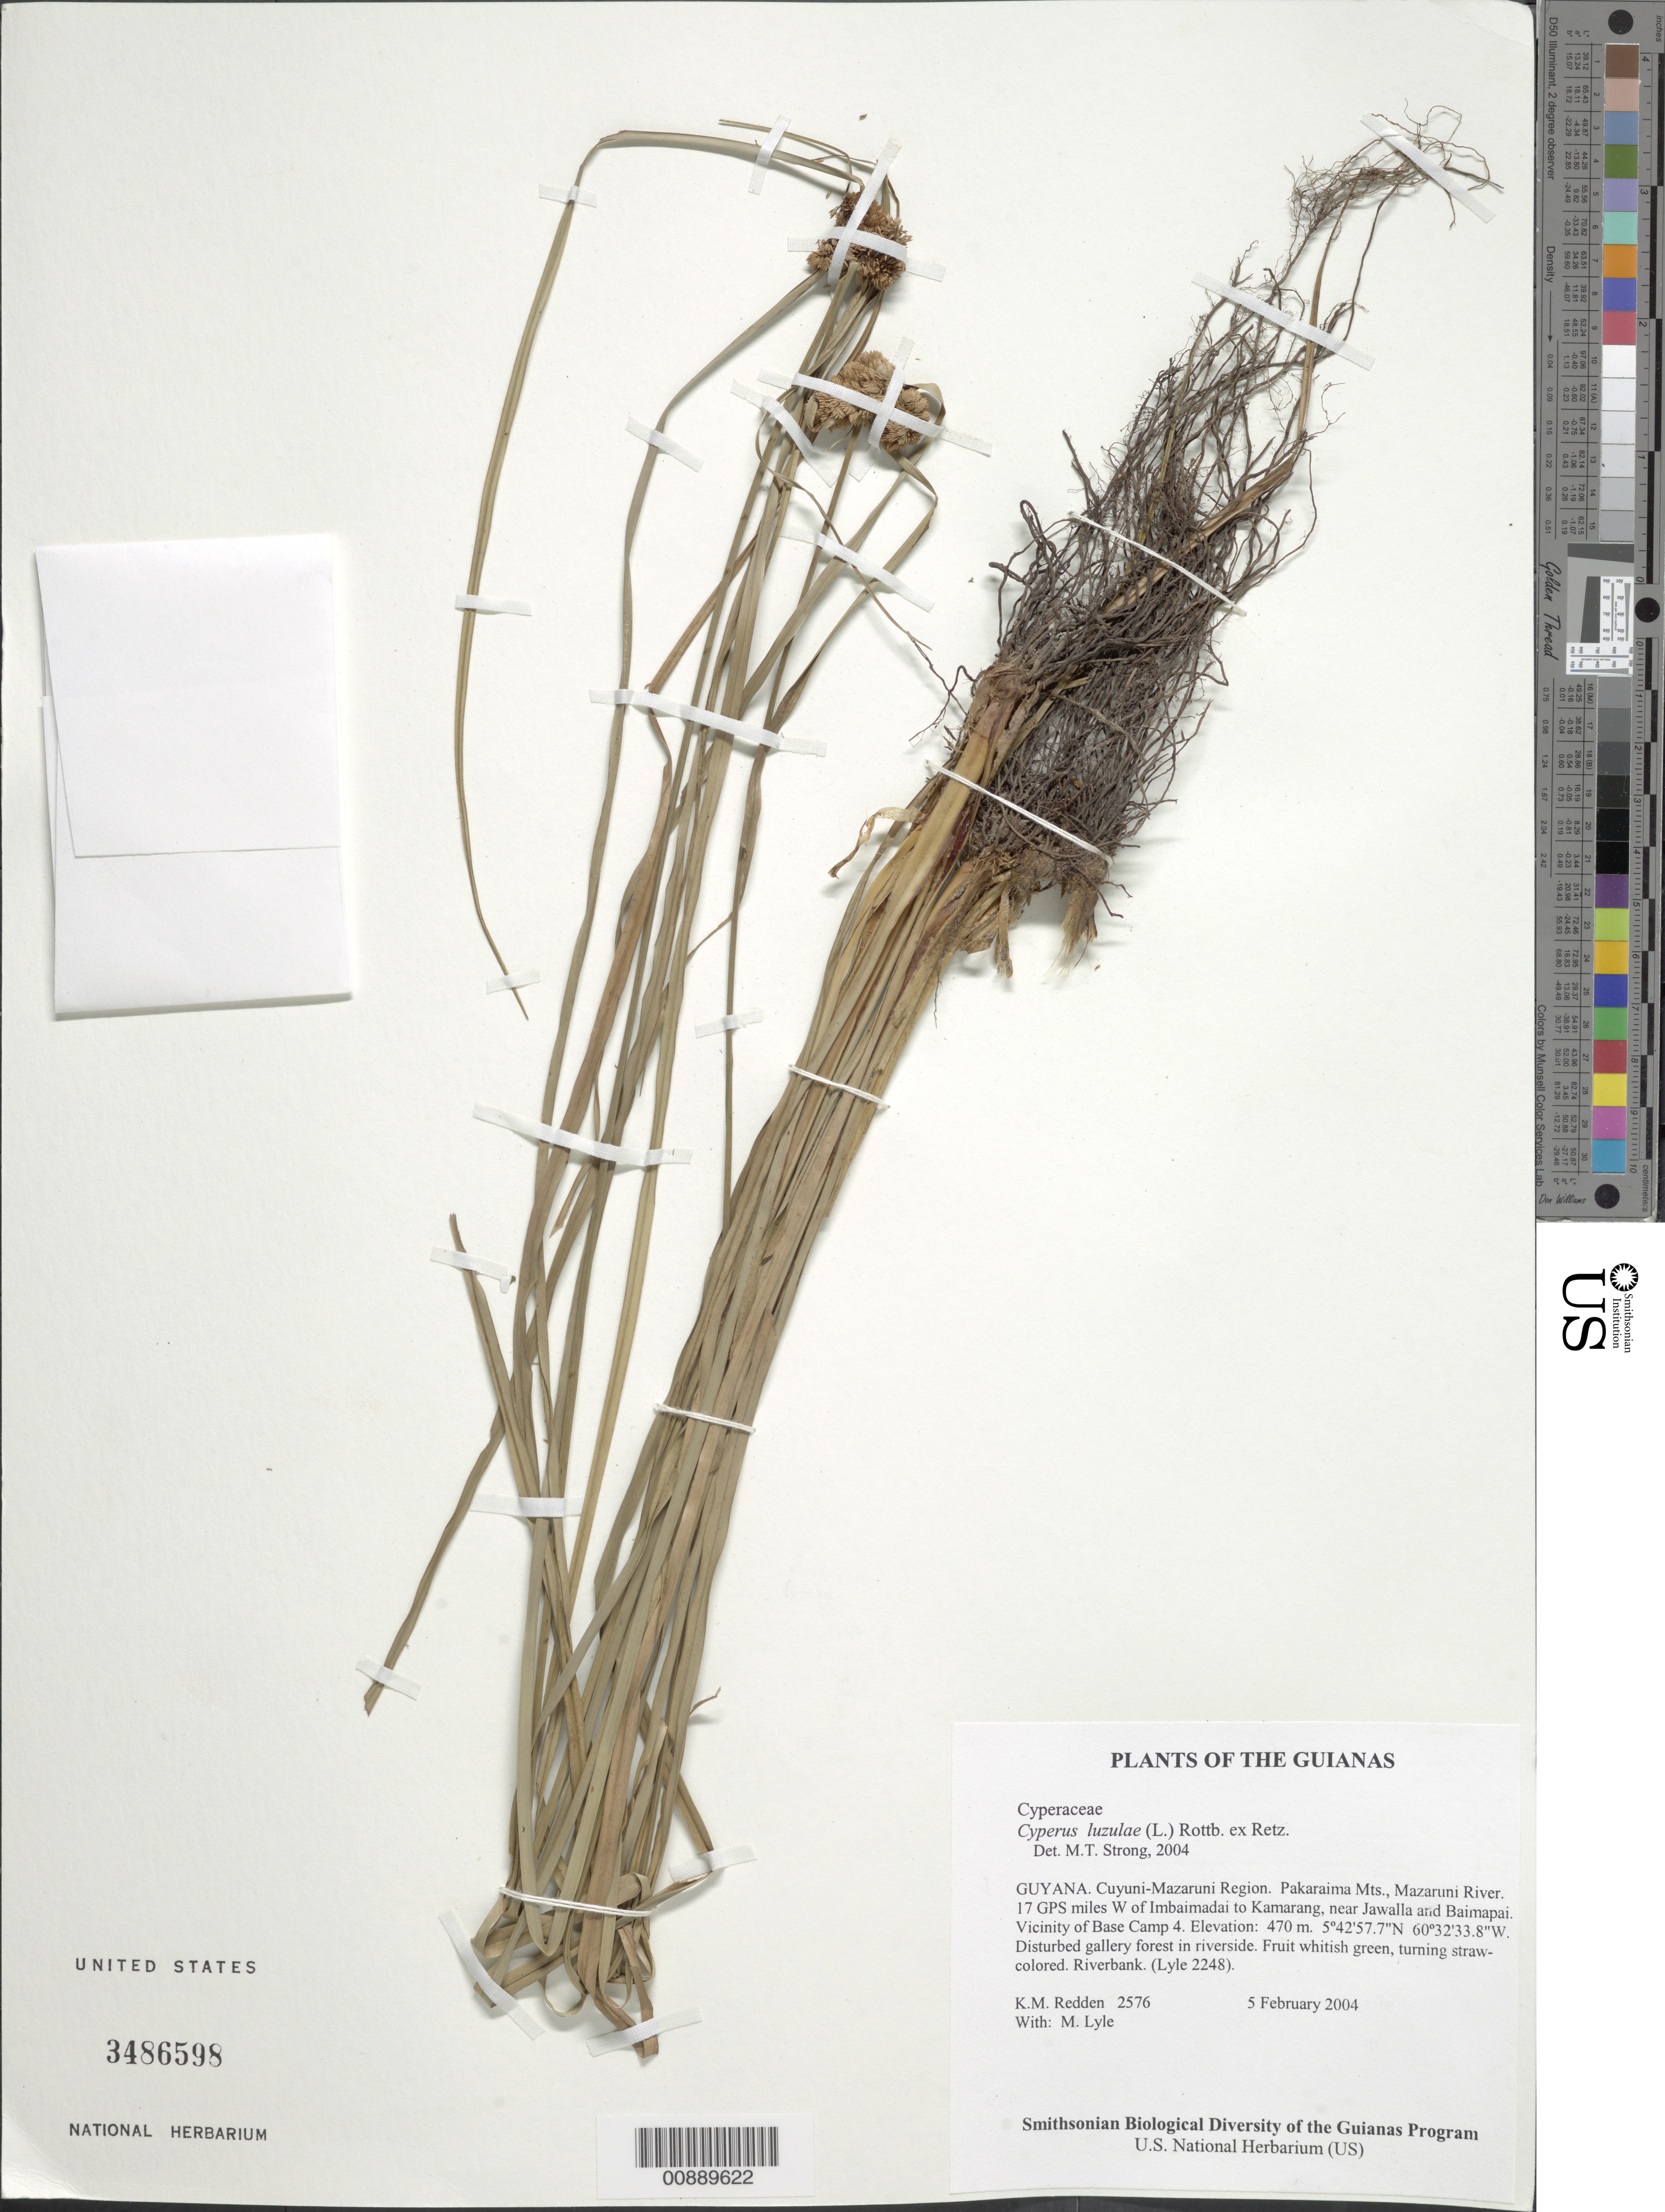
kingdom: Plantae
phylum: Tracheophyta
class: Liliopsida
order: Poales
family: Cyperaceae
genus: Cyperus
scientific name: Cyperus luzulae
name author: (L.) Rottb. ex Retz.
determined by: Strong, M. T., (US), Smithsonian Institution - National Museum of Natural History (UNITED STATES)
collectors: K. M. Redden & M. Lyle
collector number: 2576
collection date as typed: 5 February 2004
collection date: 2004-02-05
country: Guyana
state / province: Cuyuni-Mazaruni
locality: Pakaraima Mts., Mazaruni River. 17 GPS miles W of Imbaimadai to Kamarang, near Jawalla and Baimapai. Vicinity of Base Camp 4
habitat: Disturbed gallery forest in riverside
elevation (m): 470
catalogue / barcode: US 3486598